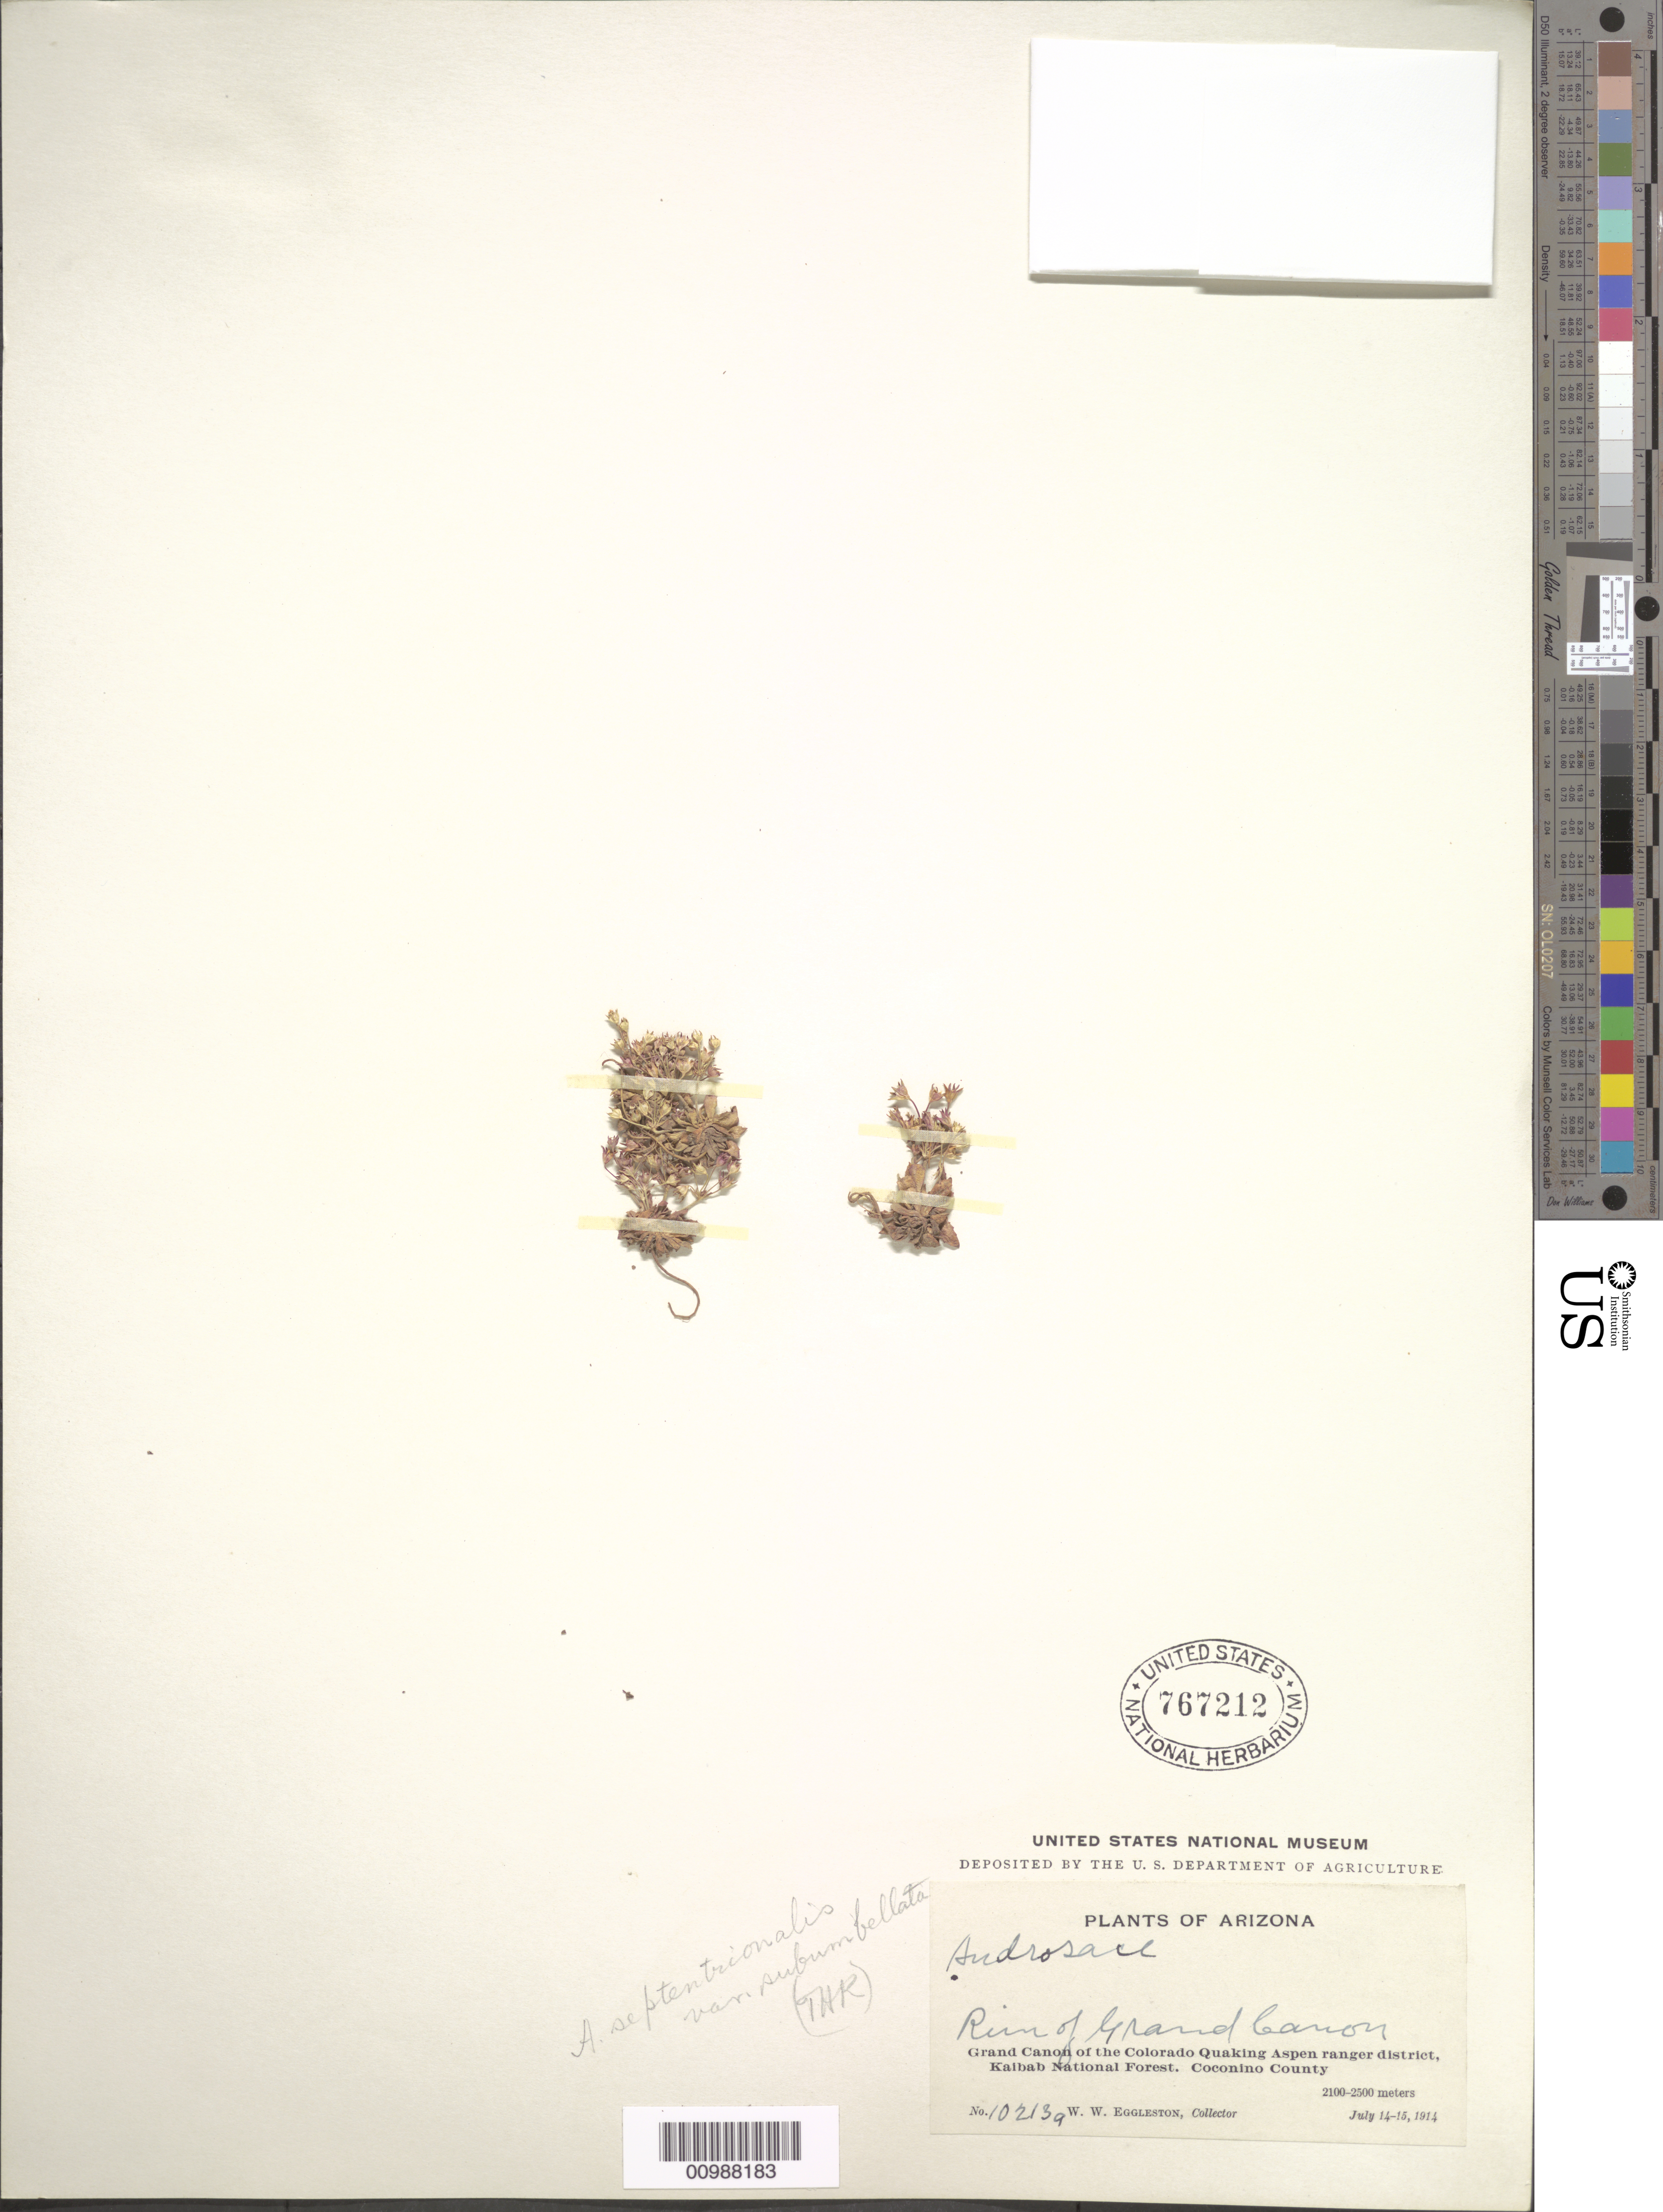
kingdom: Plantae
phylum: Tracheophyta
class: Magnoliopsida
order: Ericales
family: Primulaceae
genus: Androsace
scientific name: Androsace septentrionalis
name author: L.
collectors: W. W. Eggleston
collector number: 10213A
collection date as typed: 14 Jul 1914 to 15 Jul 1914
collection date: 1914-07-14/1914-07-15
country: United States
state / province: Arizona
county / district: Coconino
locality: Grand Canyon of the Colorado Quaking Aspen Ranger District. Kalibab National Forest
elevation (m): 2100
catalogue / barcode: US 767212